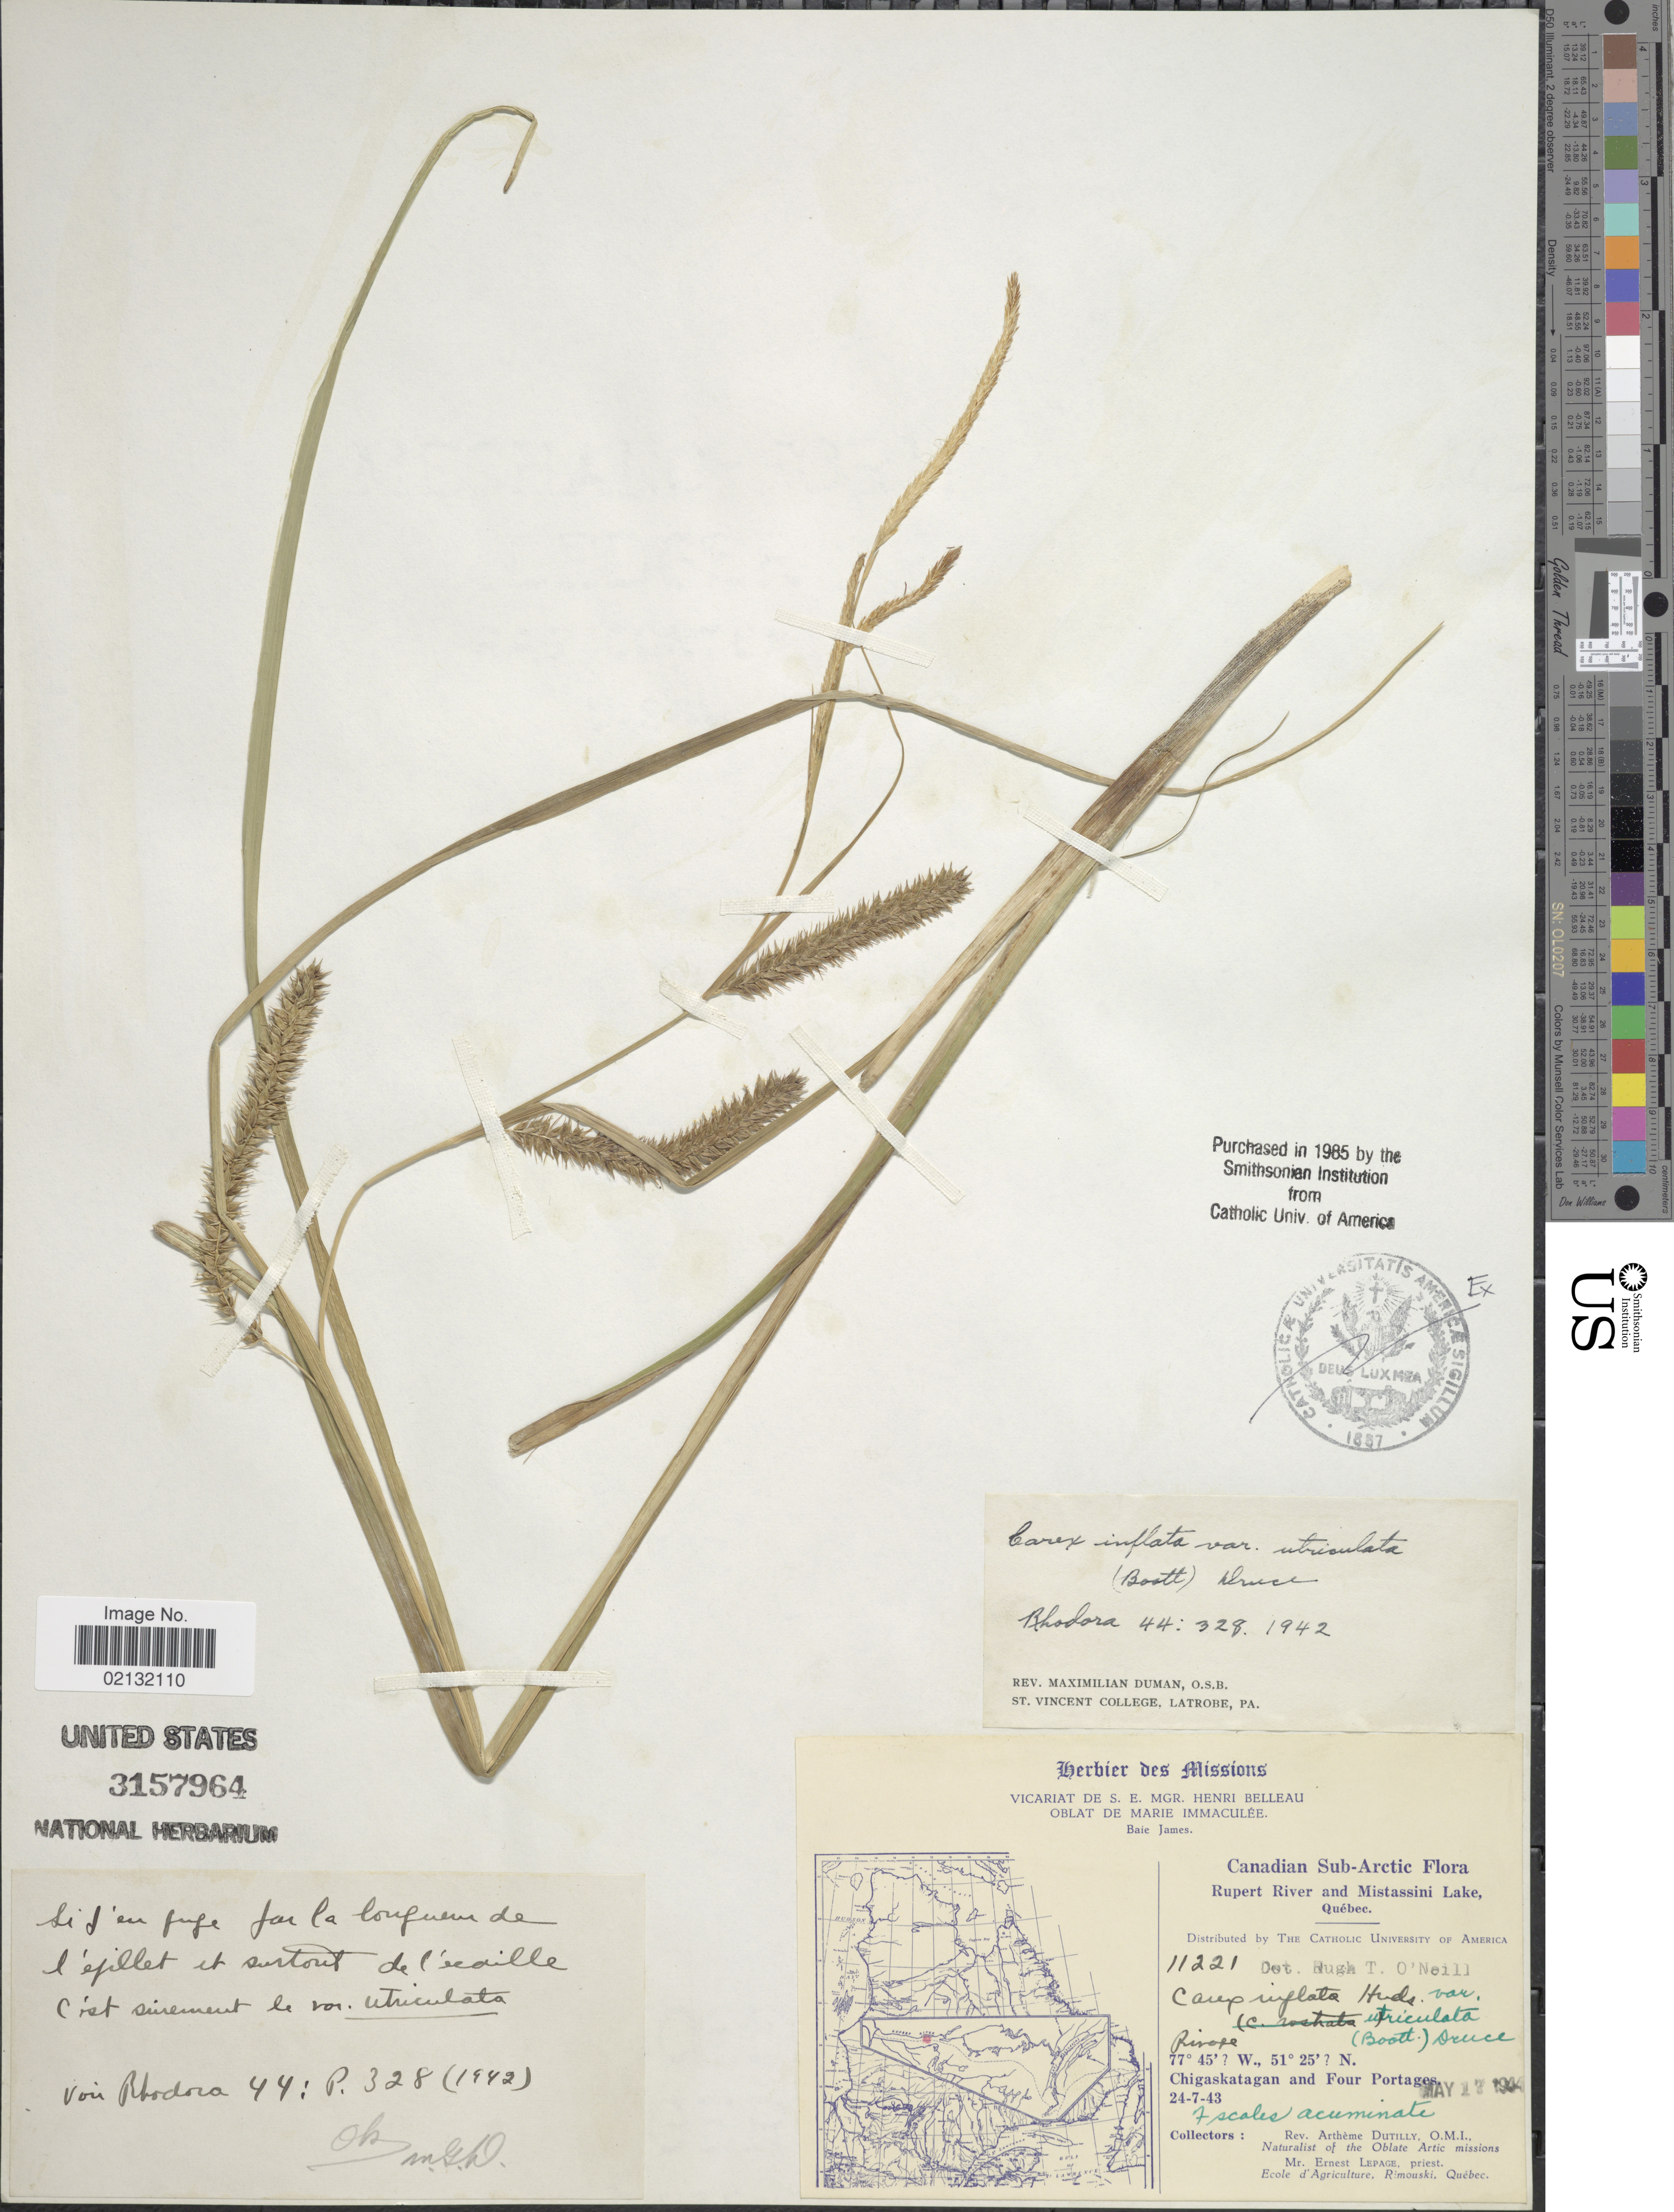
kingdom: Plantae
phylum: Tracheophyta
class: Liliopsida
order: Poales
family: Cyperaceae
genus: Carex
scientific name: Carex rostrata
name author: Stokes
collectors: A. Dutilly & E. Lepage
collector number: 11221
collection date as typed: Transcribed d/m/y: 24/7/43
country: Canada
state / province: Quebec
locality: Canadian Sub-Arctic, Rupert River and Mistassini Lake, Quebec, Chigaskatagun and Four Portages. Rivage.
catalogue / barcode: US 3157964